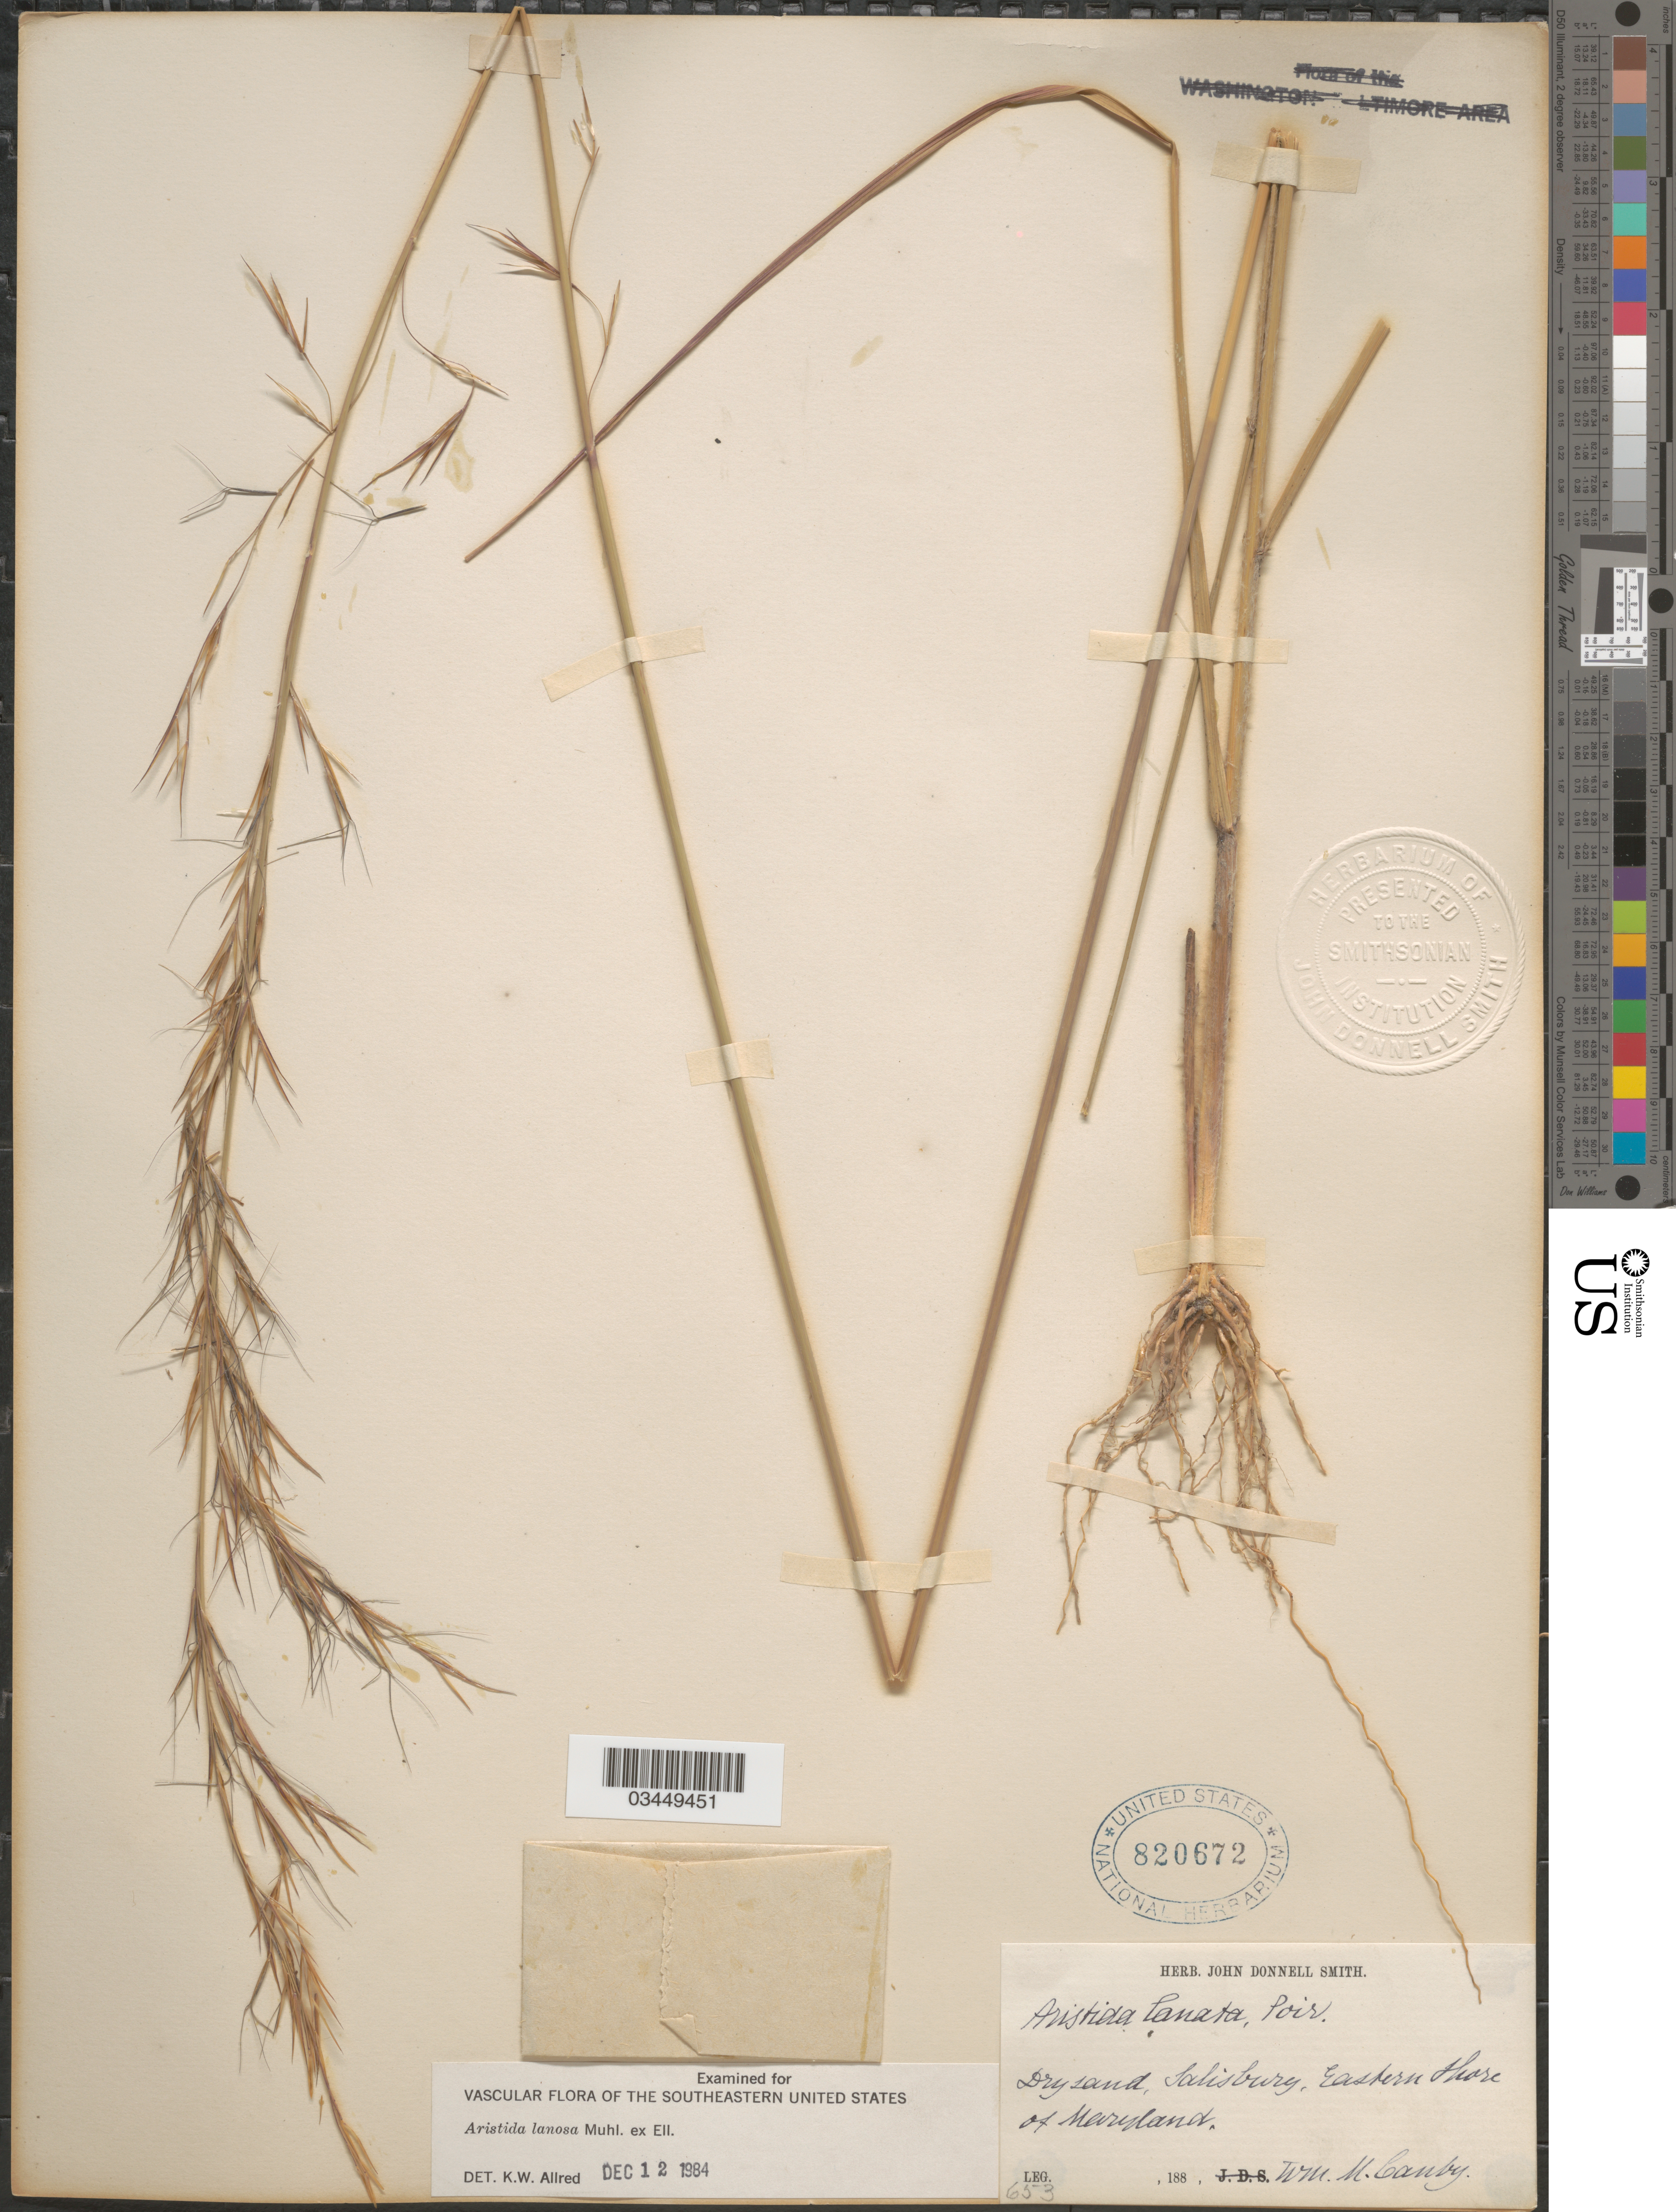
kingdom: Plantae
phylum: Tracheophyta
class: Liliopsida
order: Poales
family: Poaceae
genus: Aristida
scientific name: Aristida lanosa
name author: Muhl.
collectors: W. M. Canby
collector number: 653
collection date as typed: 188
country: United States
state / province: Maryland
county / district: Wicomico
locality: Dry sand, Salisbury, Eastern shore of Maryland.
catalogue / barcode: US 820672